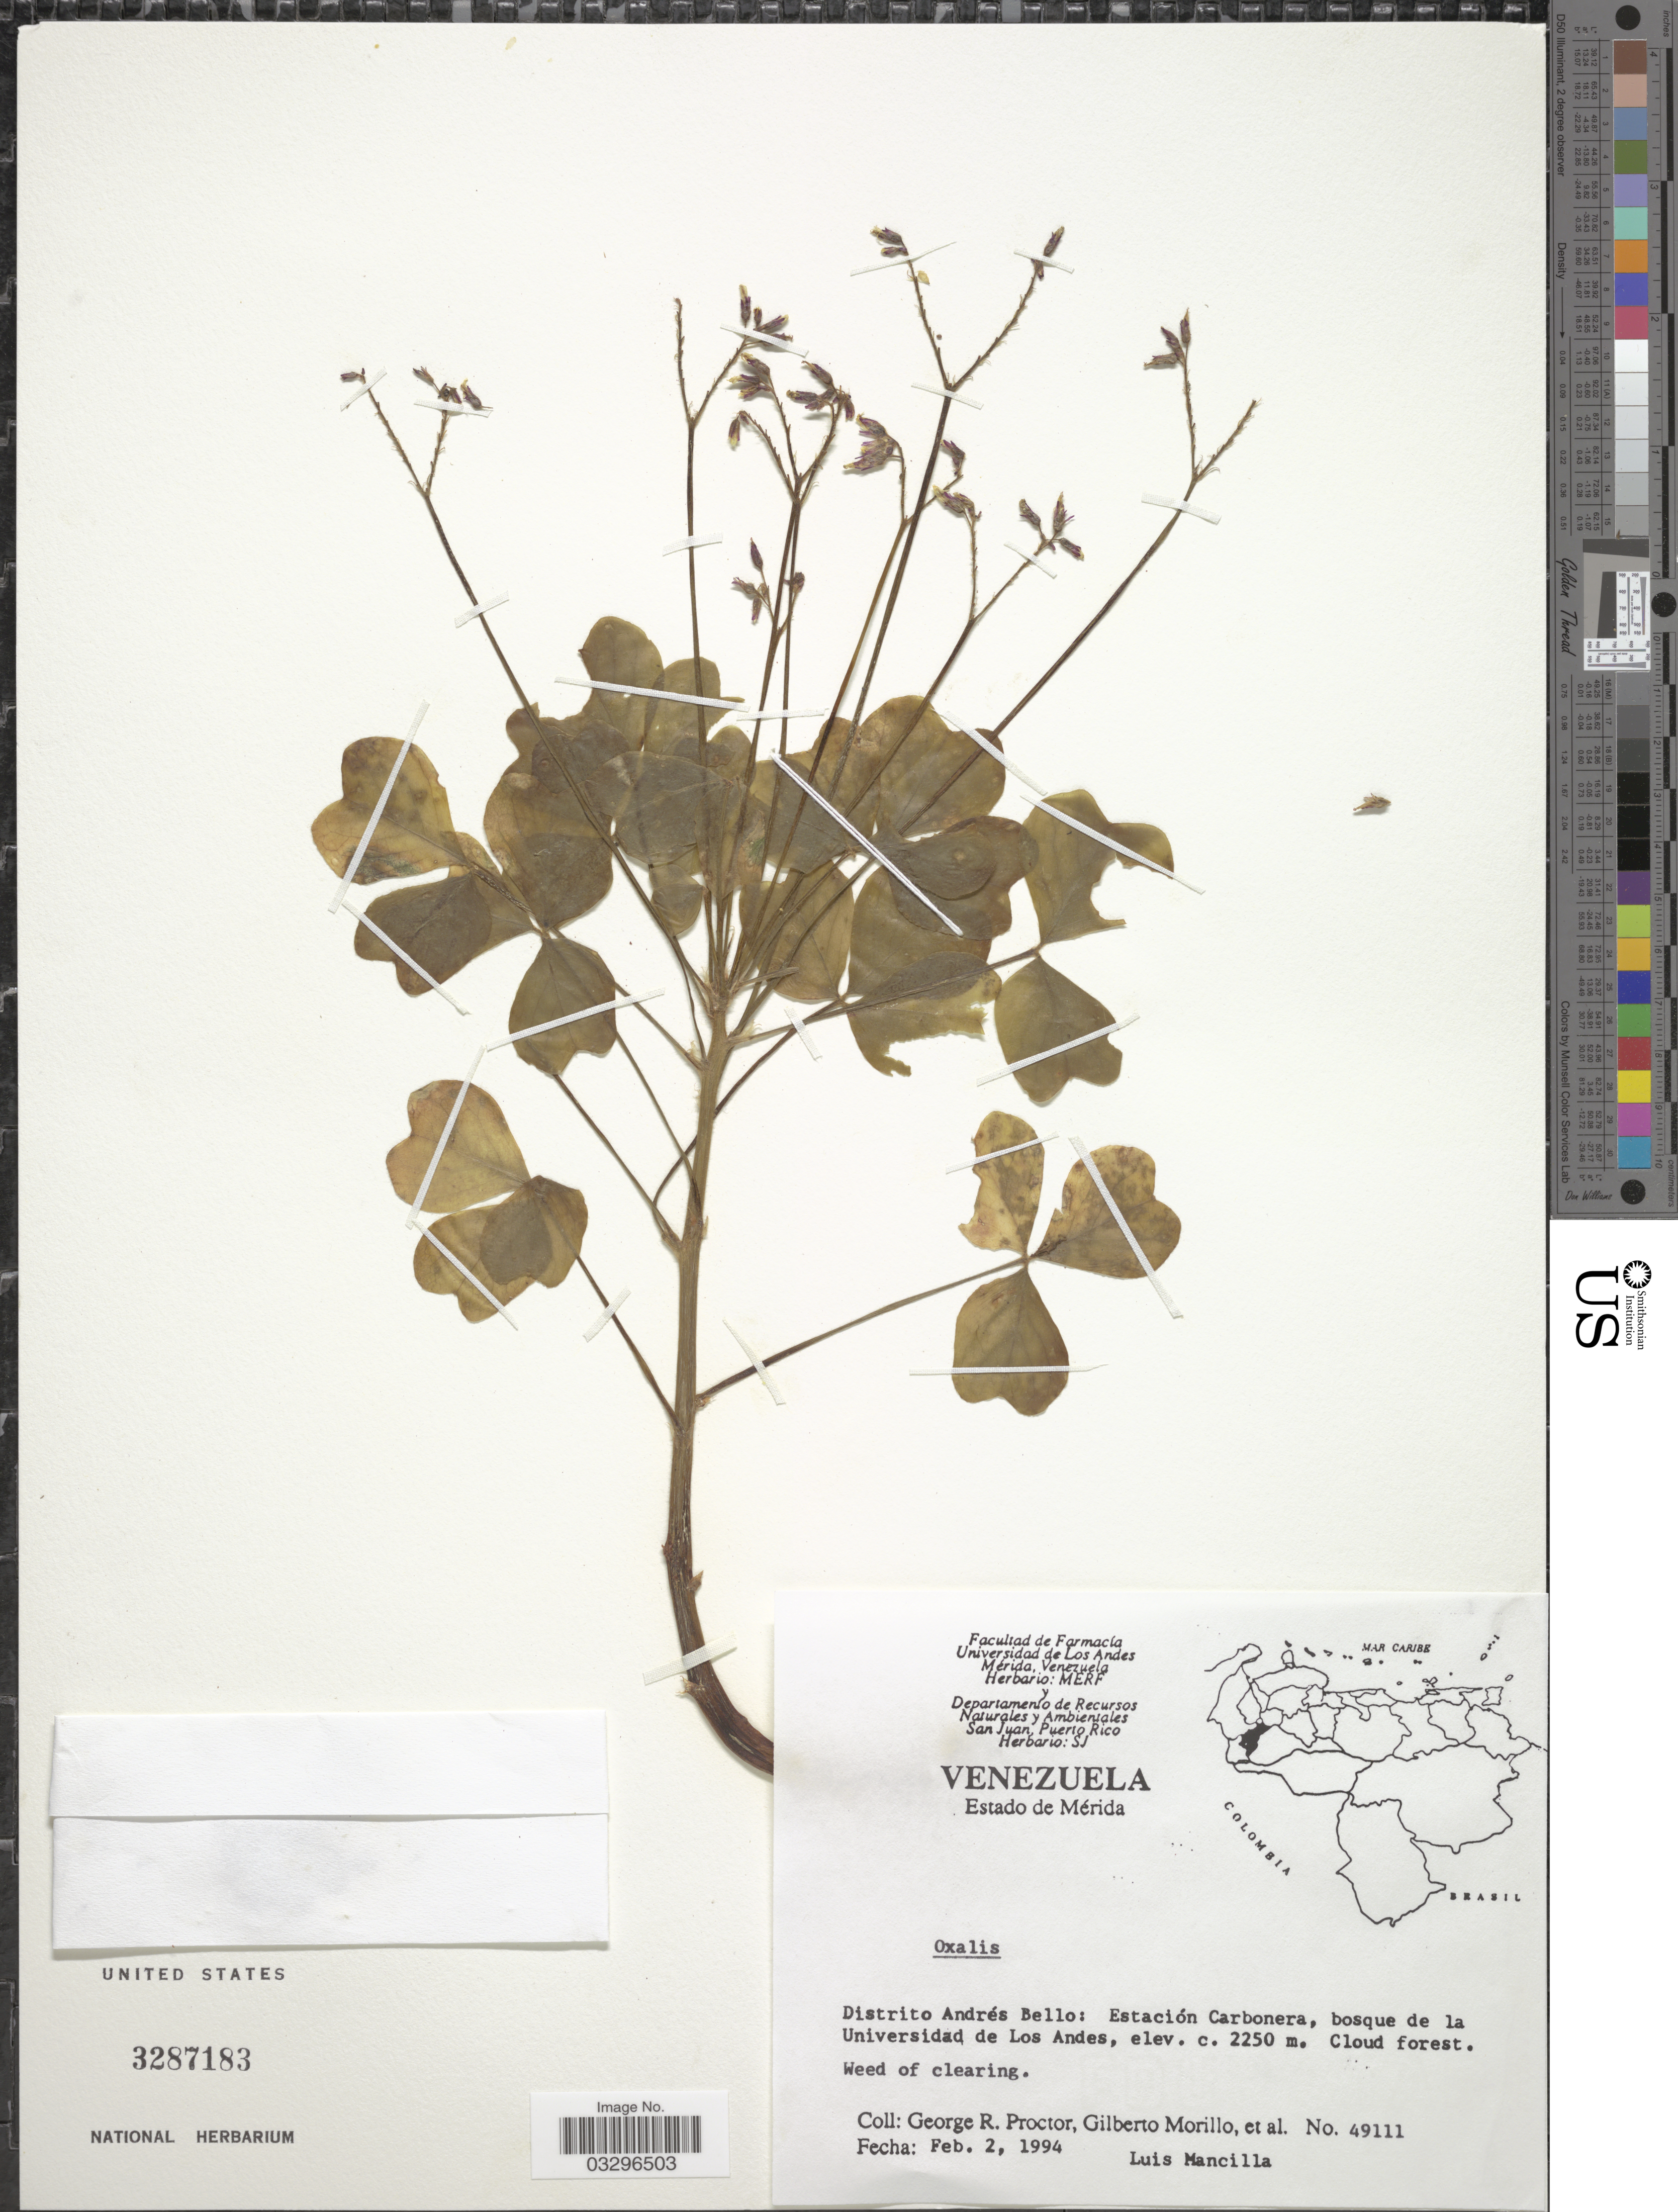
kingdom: Plantae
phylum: Tracheophyta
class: Magnoliopsida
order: Oxalidales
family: Oxalidaceae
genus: Oxalis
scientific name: Oxalis sp.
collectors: G. R. Proctor, G. N. Morillo, L. Mancilla & et al.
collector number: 49111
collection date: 1994-02-02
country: Venezuela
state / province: Mérida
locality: Distrito Andrés Bello: Estación Carbonera, bosque de la Universidad de Los Andes.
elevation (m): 2250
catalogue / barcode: US 3287183